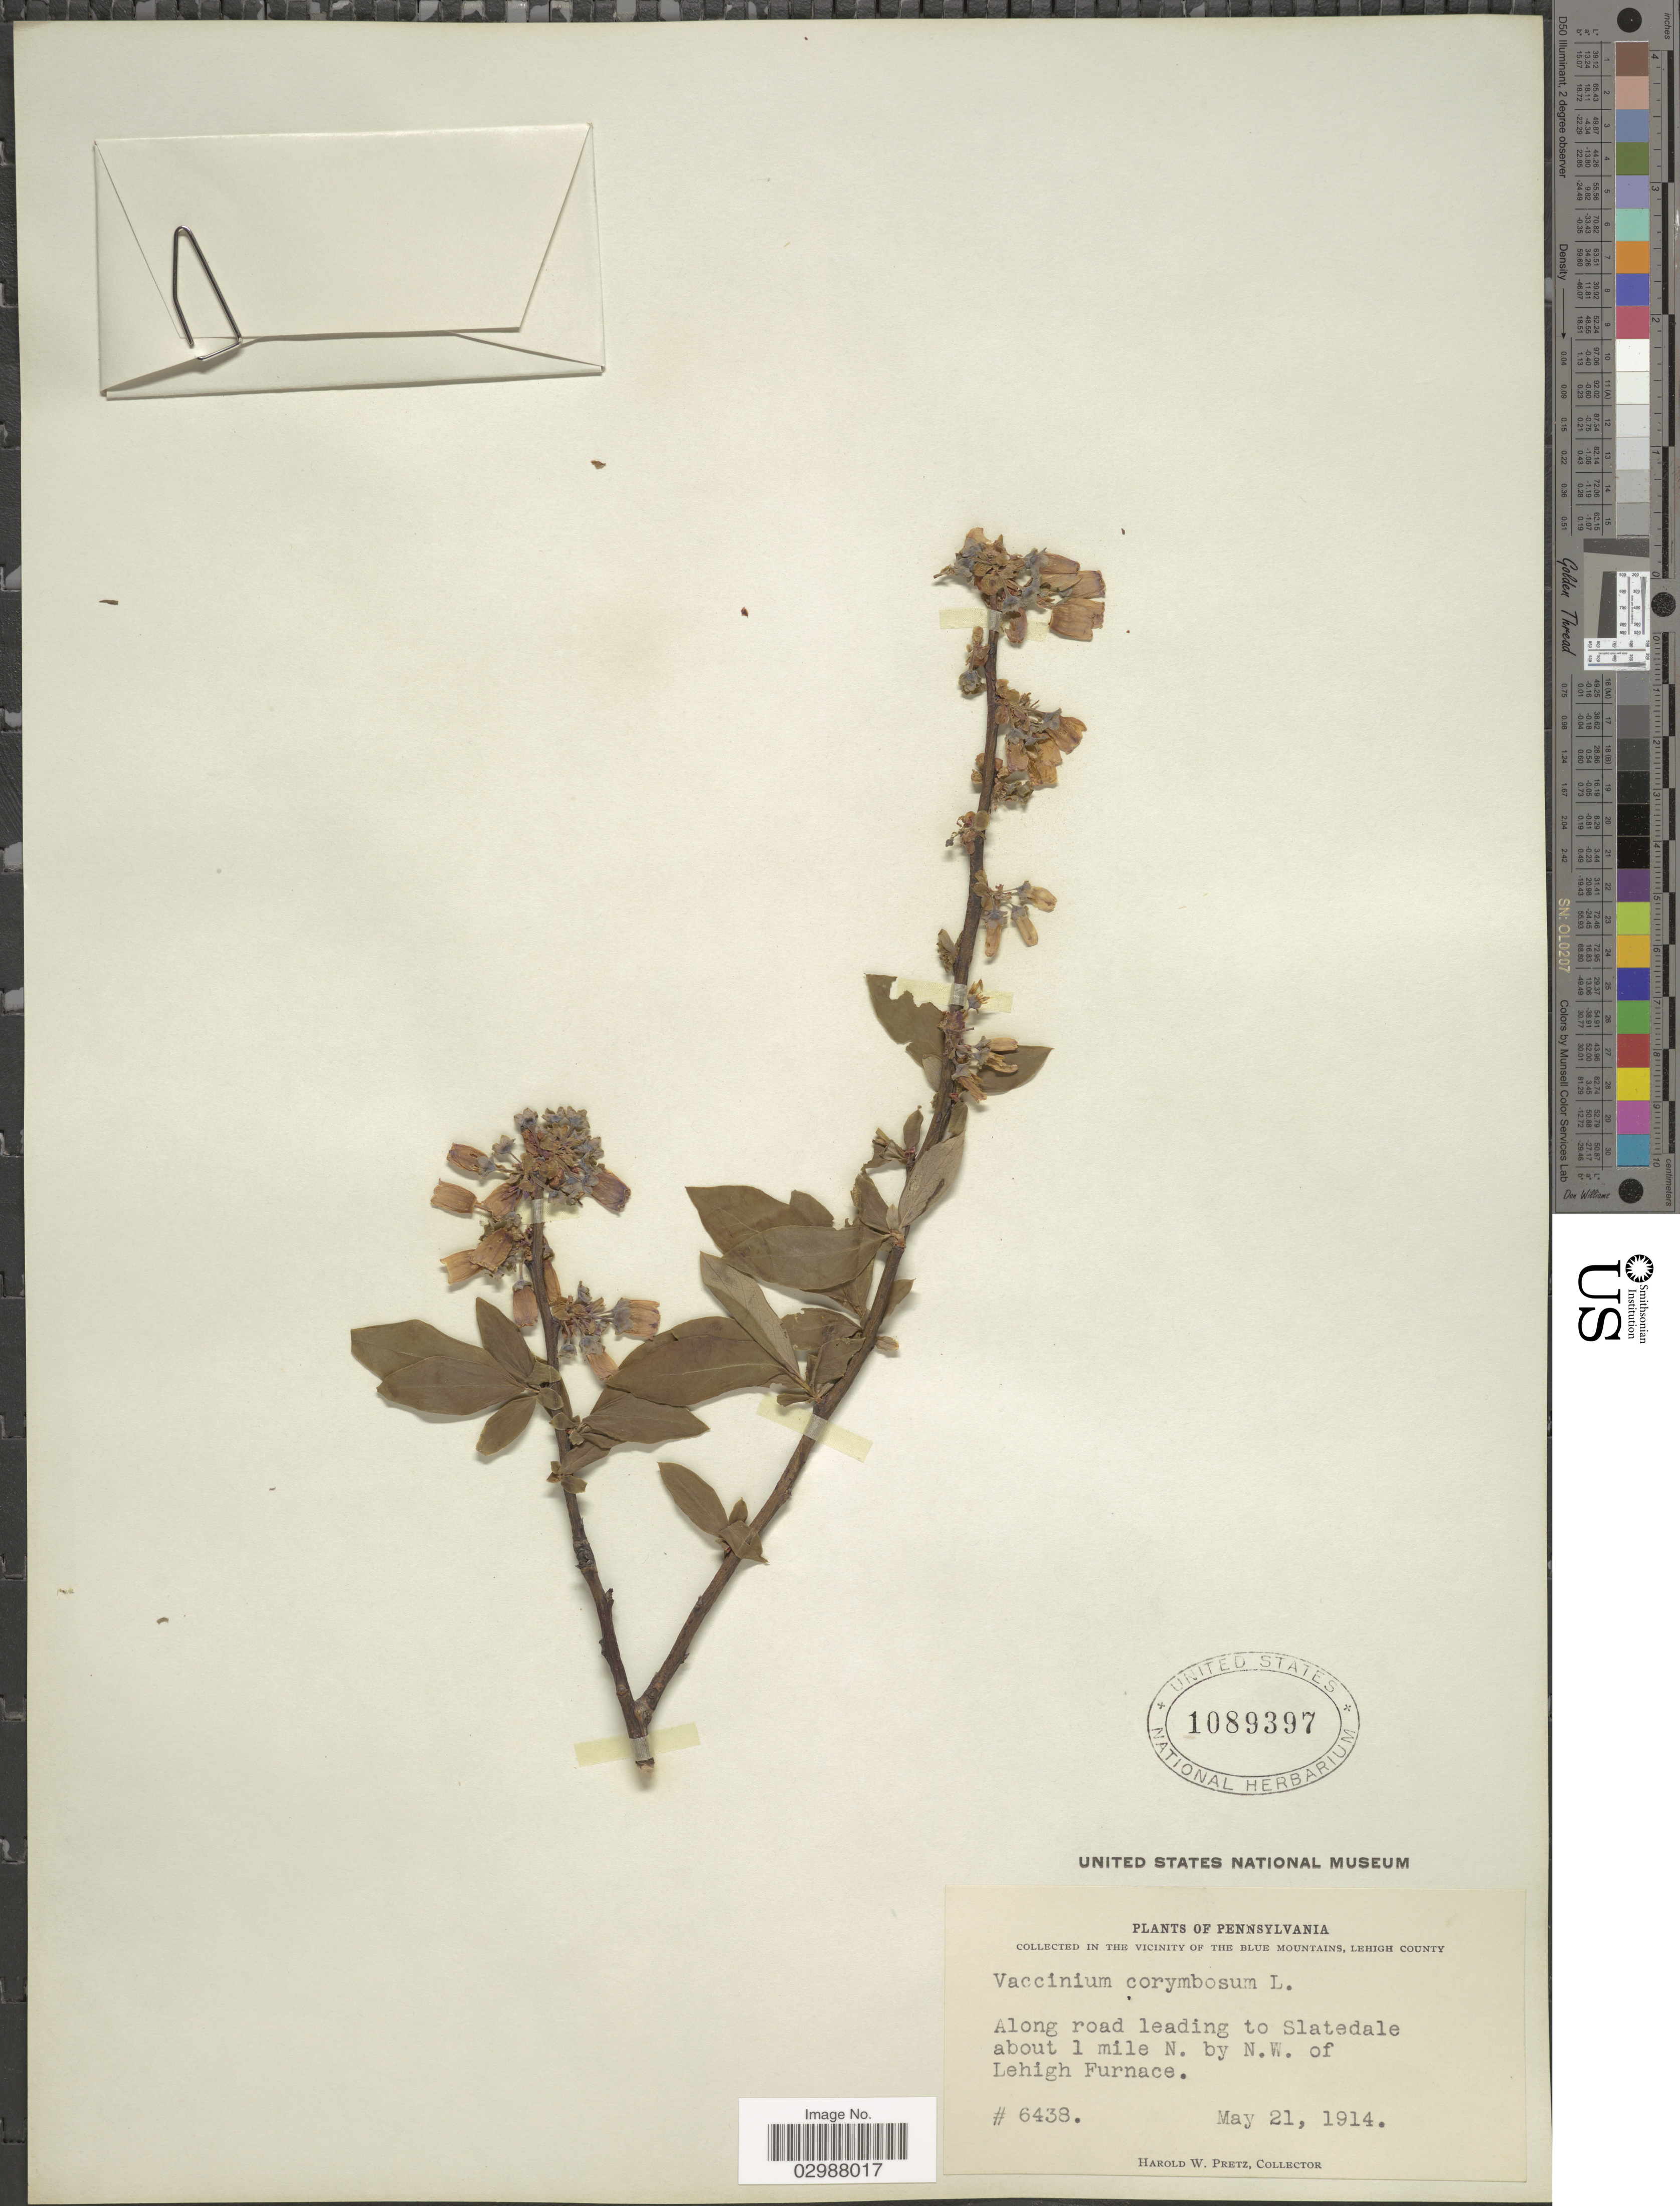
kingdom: Plantae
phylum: Tracheophyta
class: Magnoliopsida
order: Ericales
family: Ericaceae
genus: Vaccinium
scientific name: Vaccinium corymbosum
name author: L.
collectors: H. W. Pretz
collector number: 6438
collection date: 1914-05-21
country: United States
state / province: Pennsylvania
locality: In the vicinity of the Blue Mountains, Lehigh County. Along road leading to Slatedale about 1 mile N. by N.W. of Lehigh Furnace.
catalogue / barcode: US 1089397